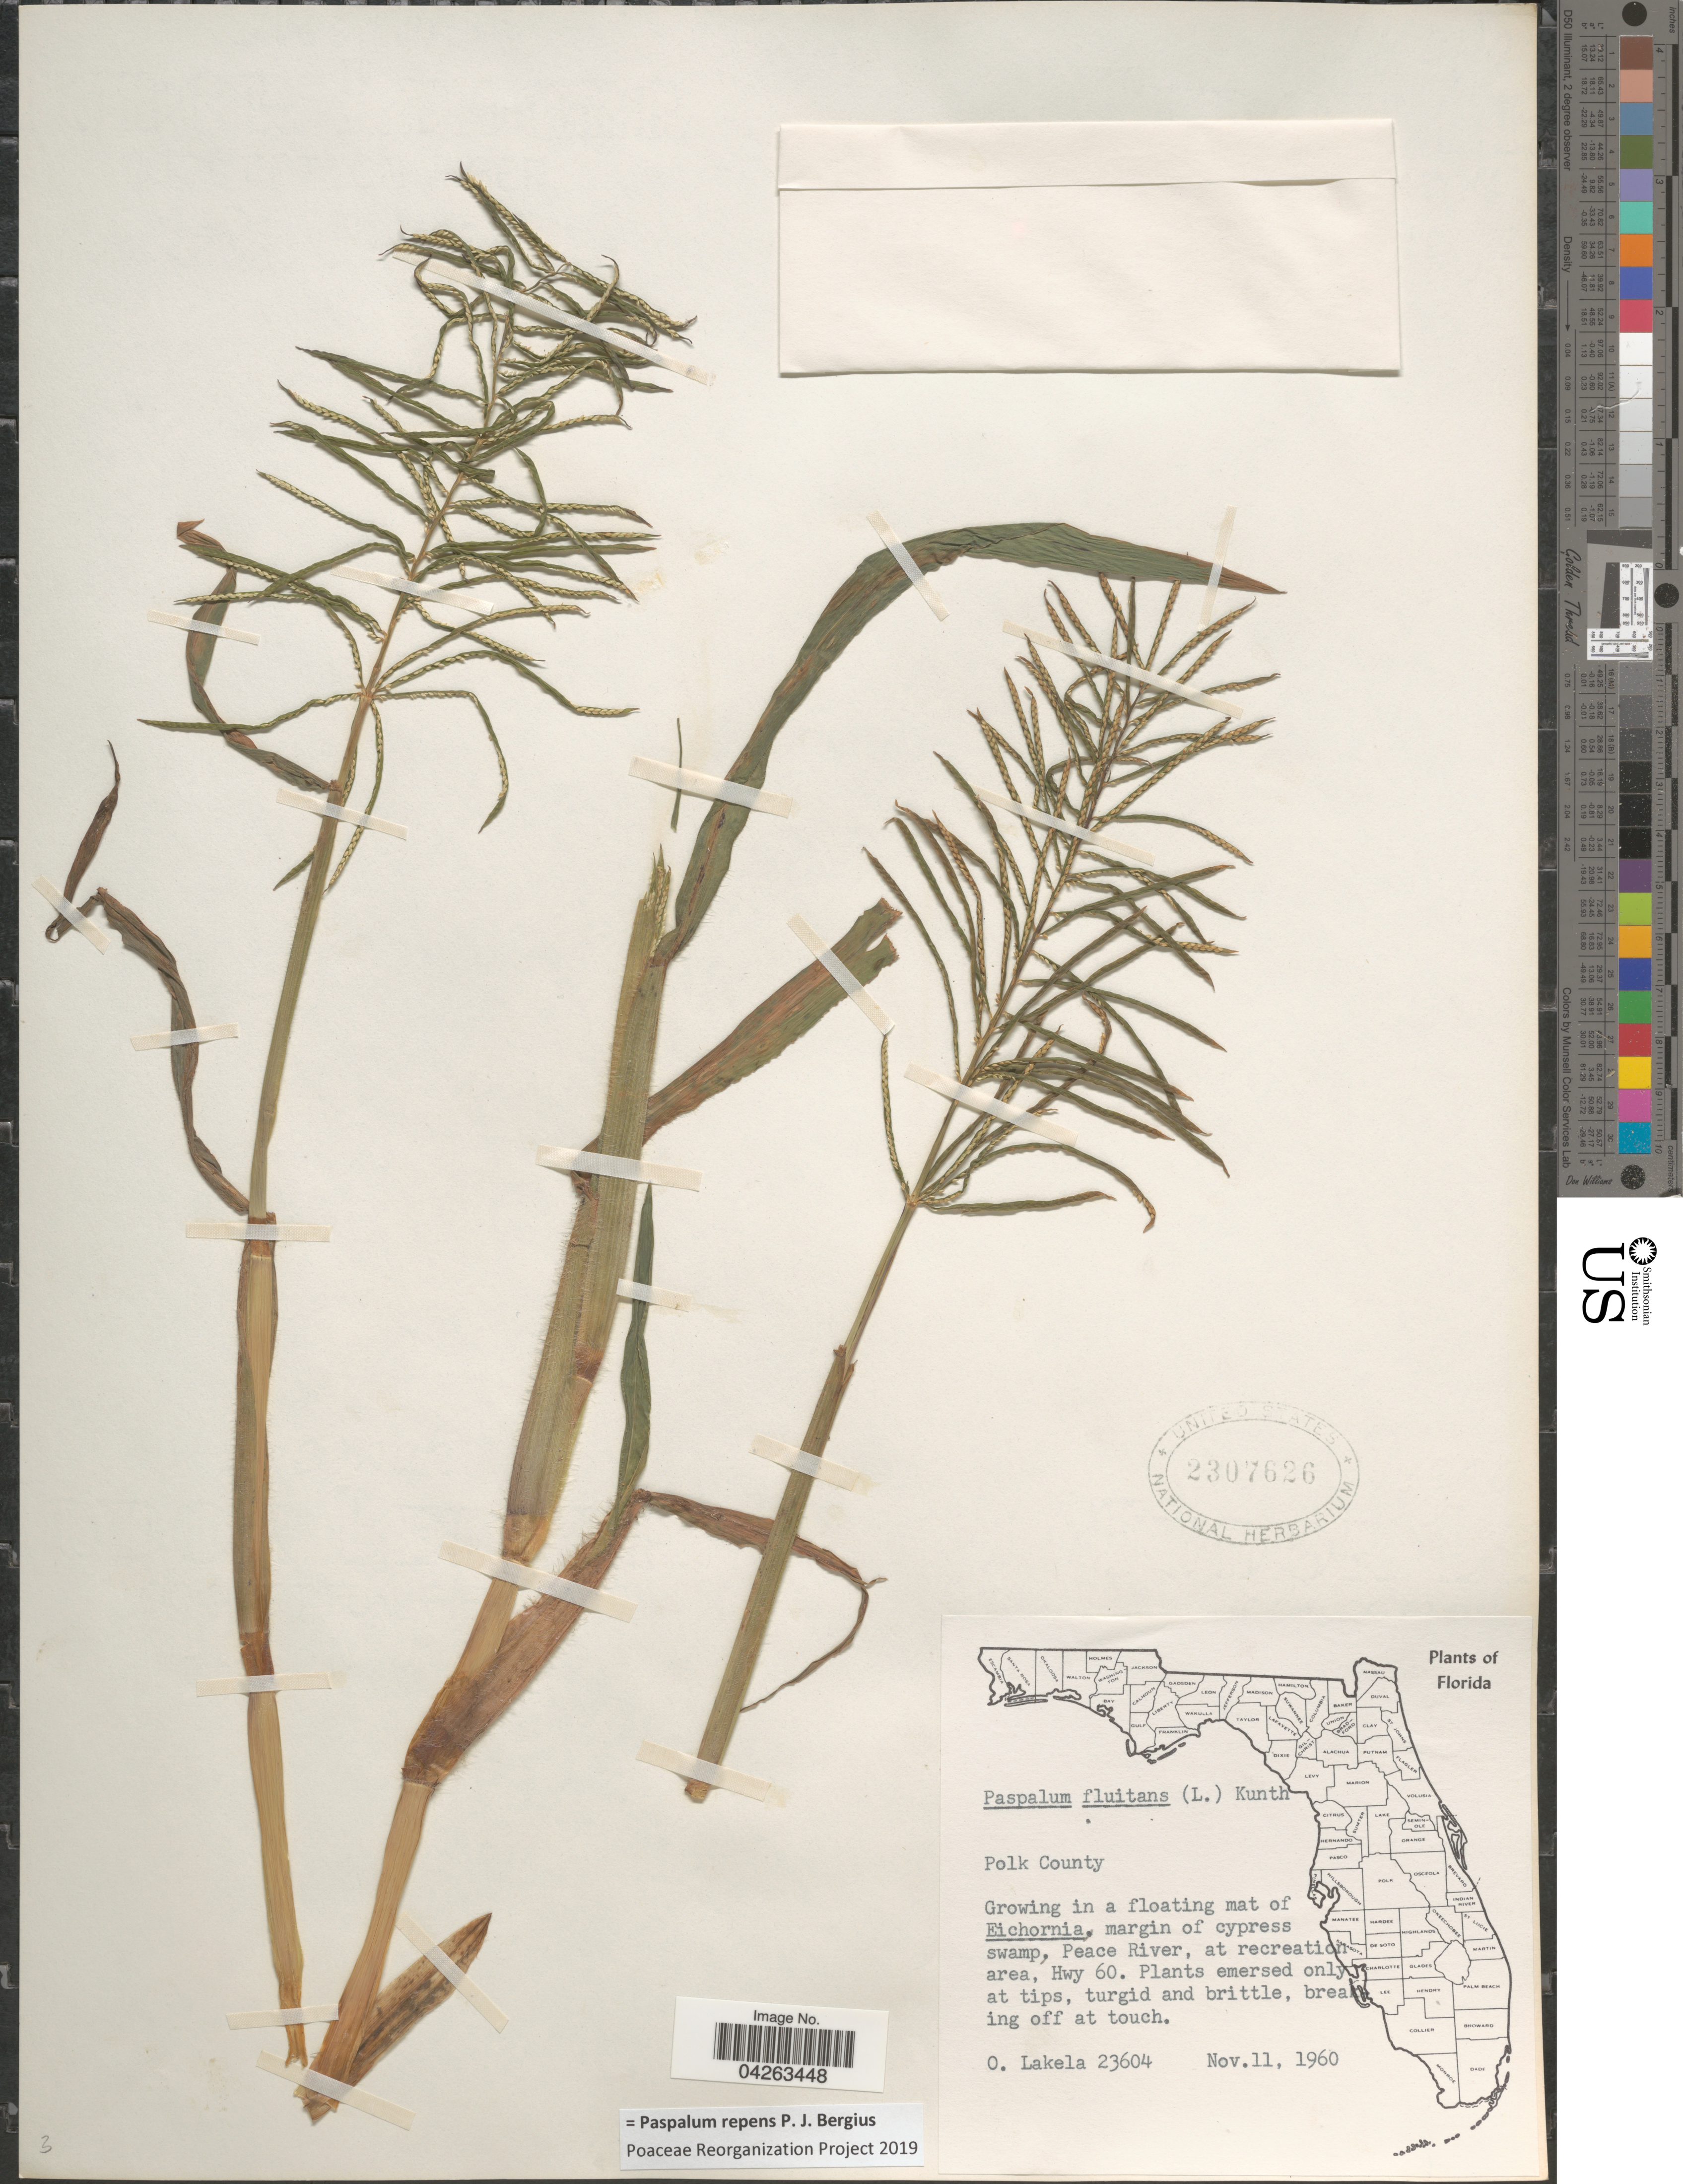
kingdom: Plantae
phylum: Tracheophyta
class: Liliopsida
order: Poales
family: Poaceae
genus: Paspalum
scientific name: Paspalum repens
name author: P.J. Bergius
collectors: O. Lakela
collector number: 23604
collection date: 1960-11-11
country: United States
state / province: Florida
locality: Polk County. Margin of cypress swamp, Peace River, at recreation area, Hwy 60.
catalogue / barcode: US 2307626